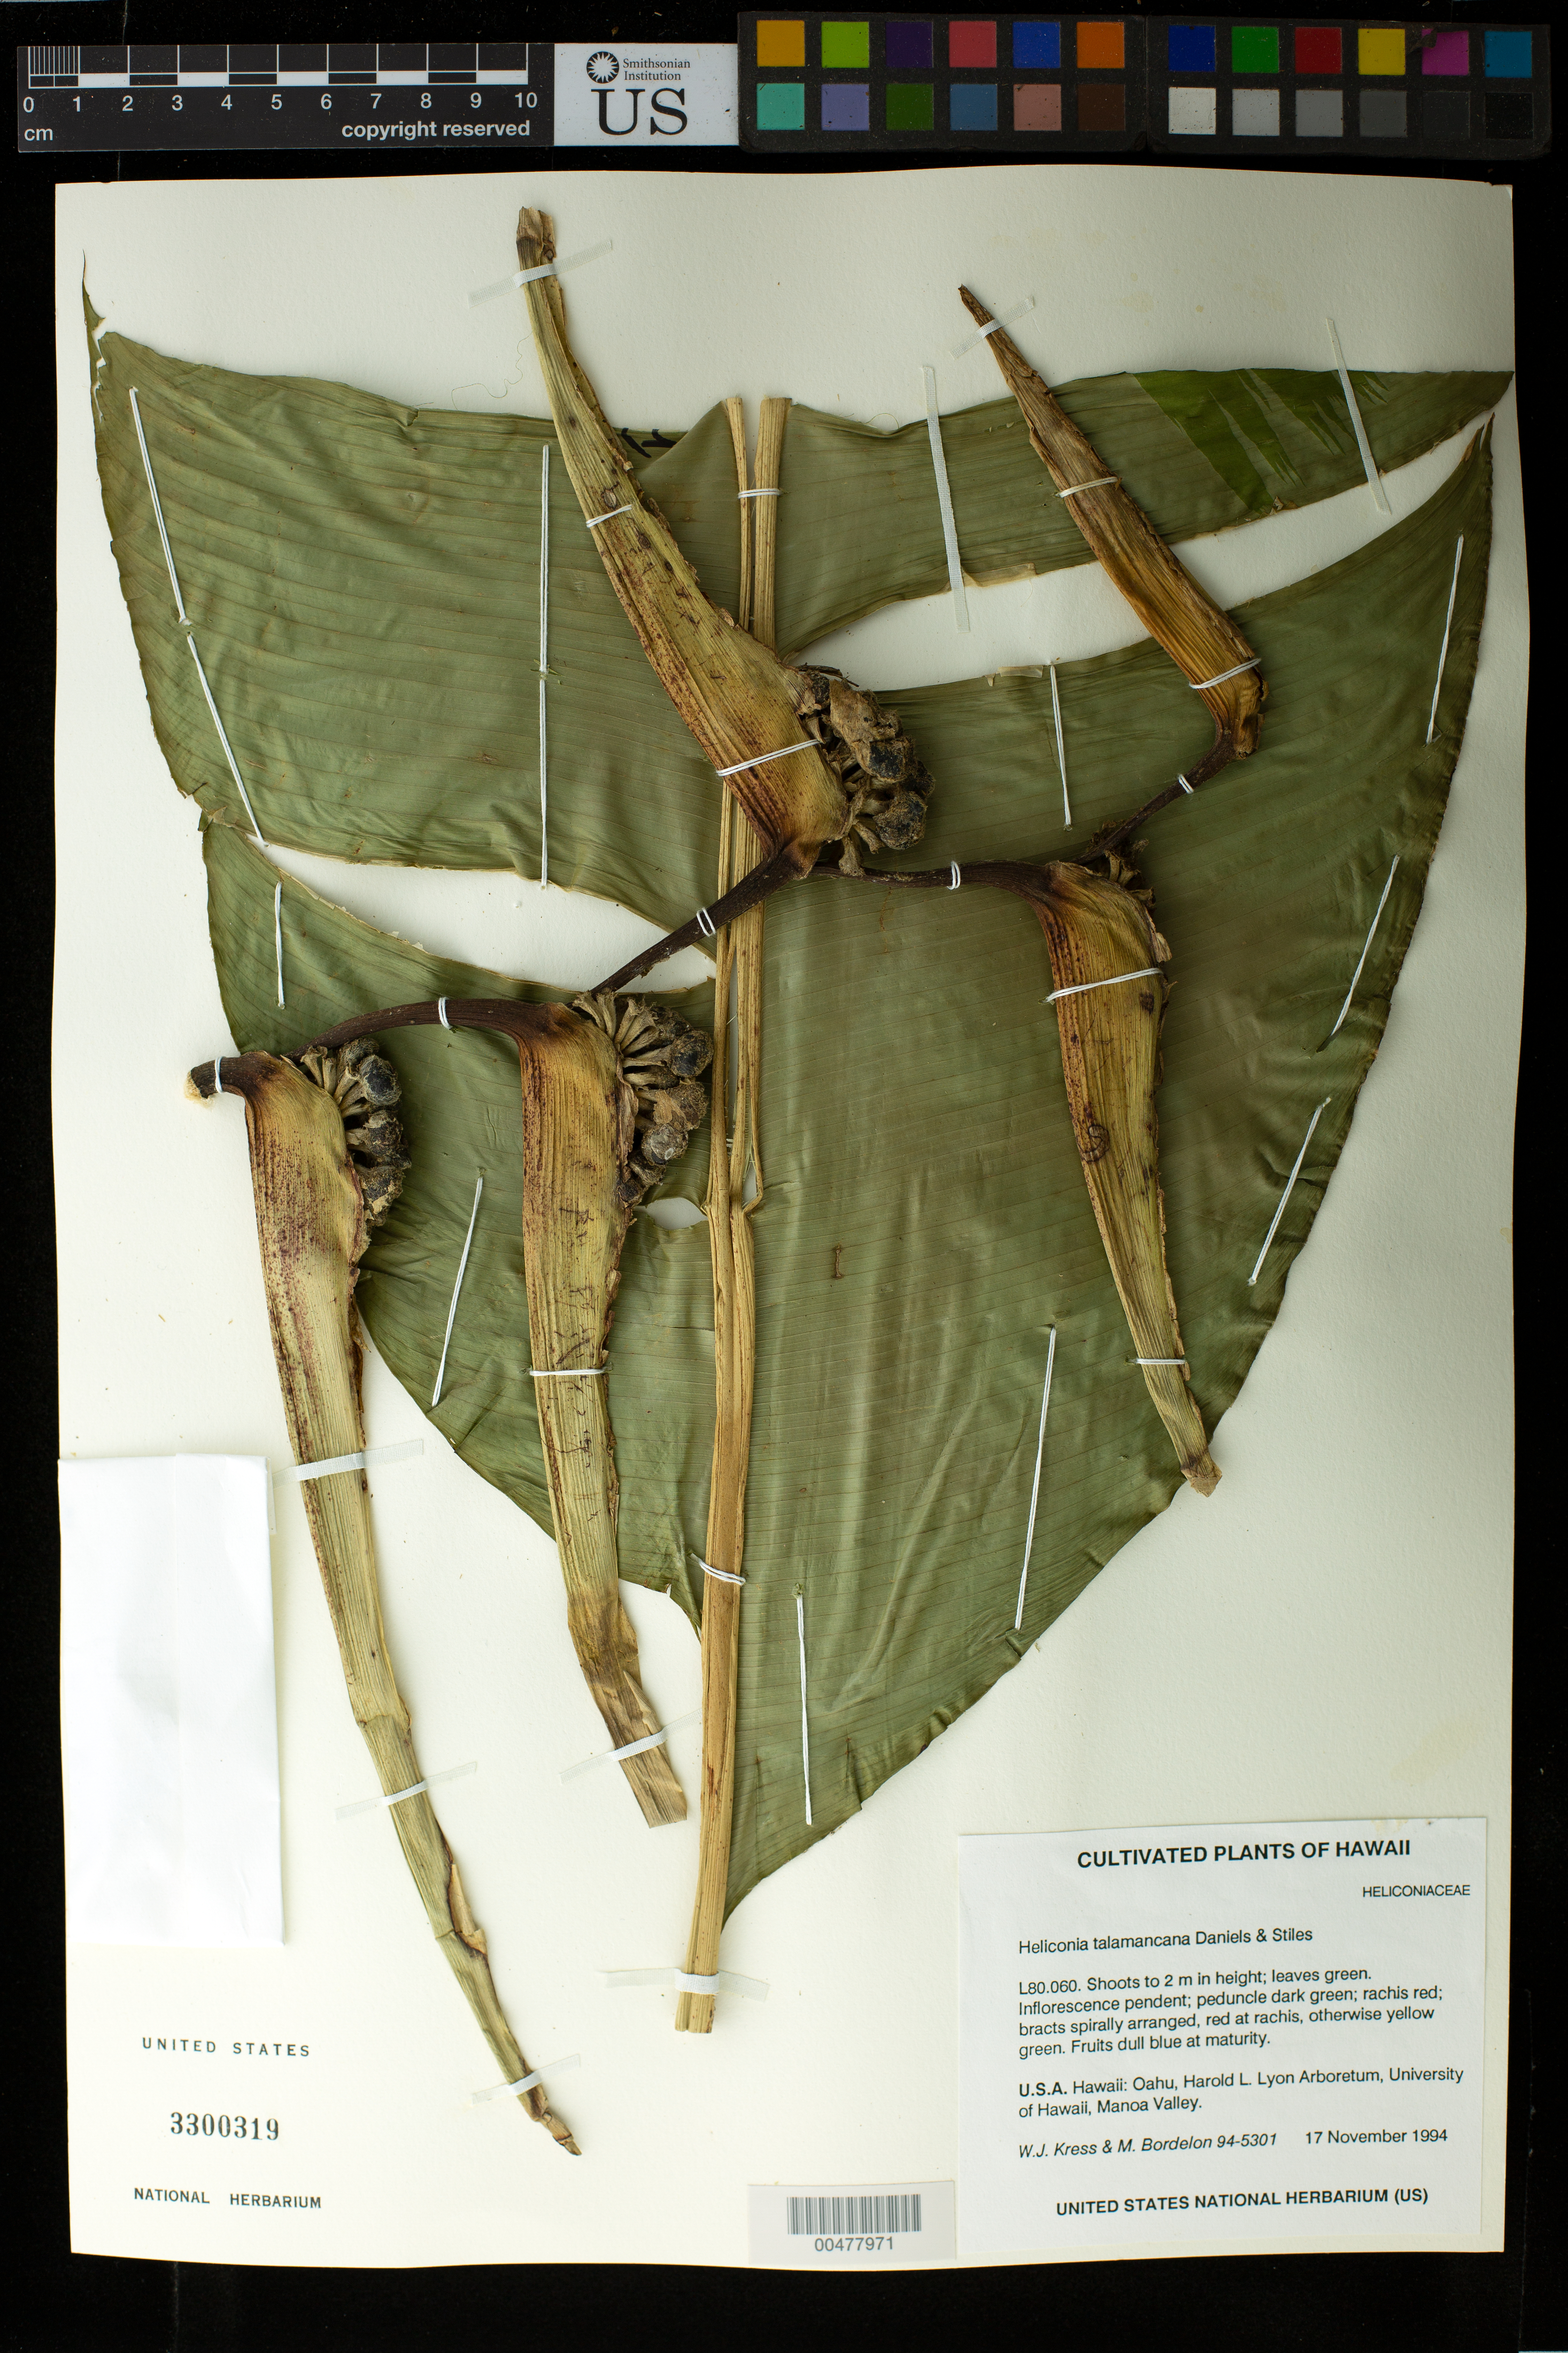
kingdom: Plantae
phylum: Tracheophyta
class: Liliopsida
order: Zingiberales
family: Heliconiaceae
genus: Heliconia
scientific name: Heliconia talamancana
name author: G.S. Daniels & F.G. Stiles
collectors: W. J. Kress & M. Bordelon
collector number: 94-5301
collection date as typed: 17 Nov 1994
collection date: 1994-11-17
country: United States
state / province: Hawaii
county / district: Honolulu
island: Oahu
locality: Harold L. Lyon Arboretum, University of Hawaii, Manoa Valley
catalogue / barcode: US 3300319